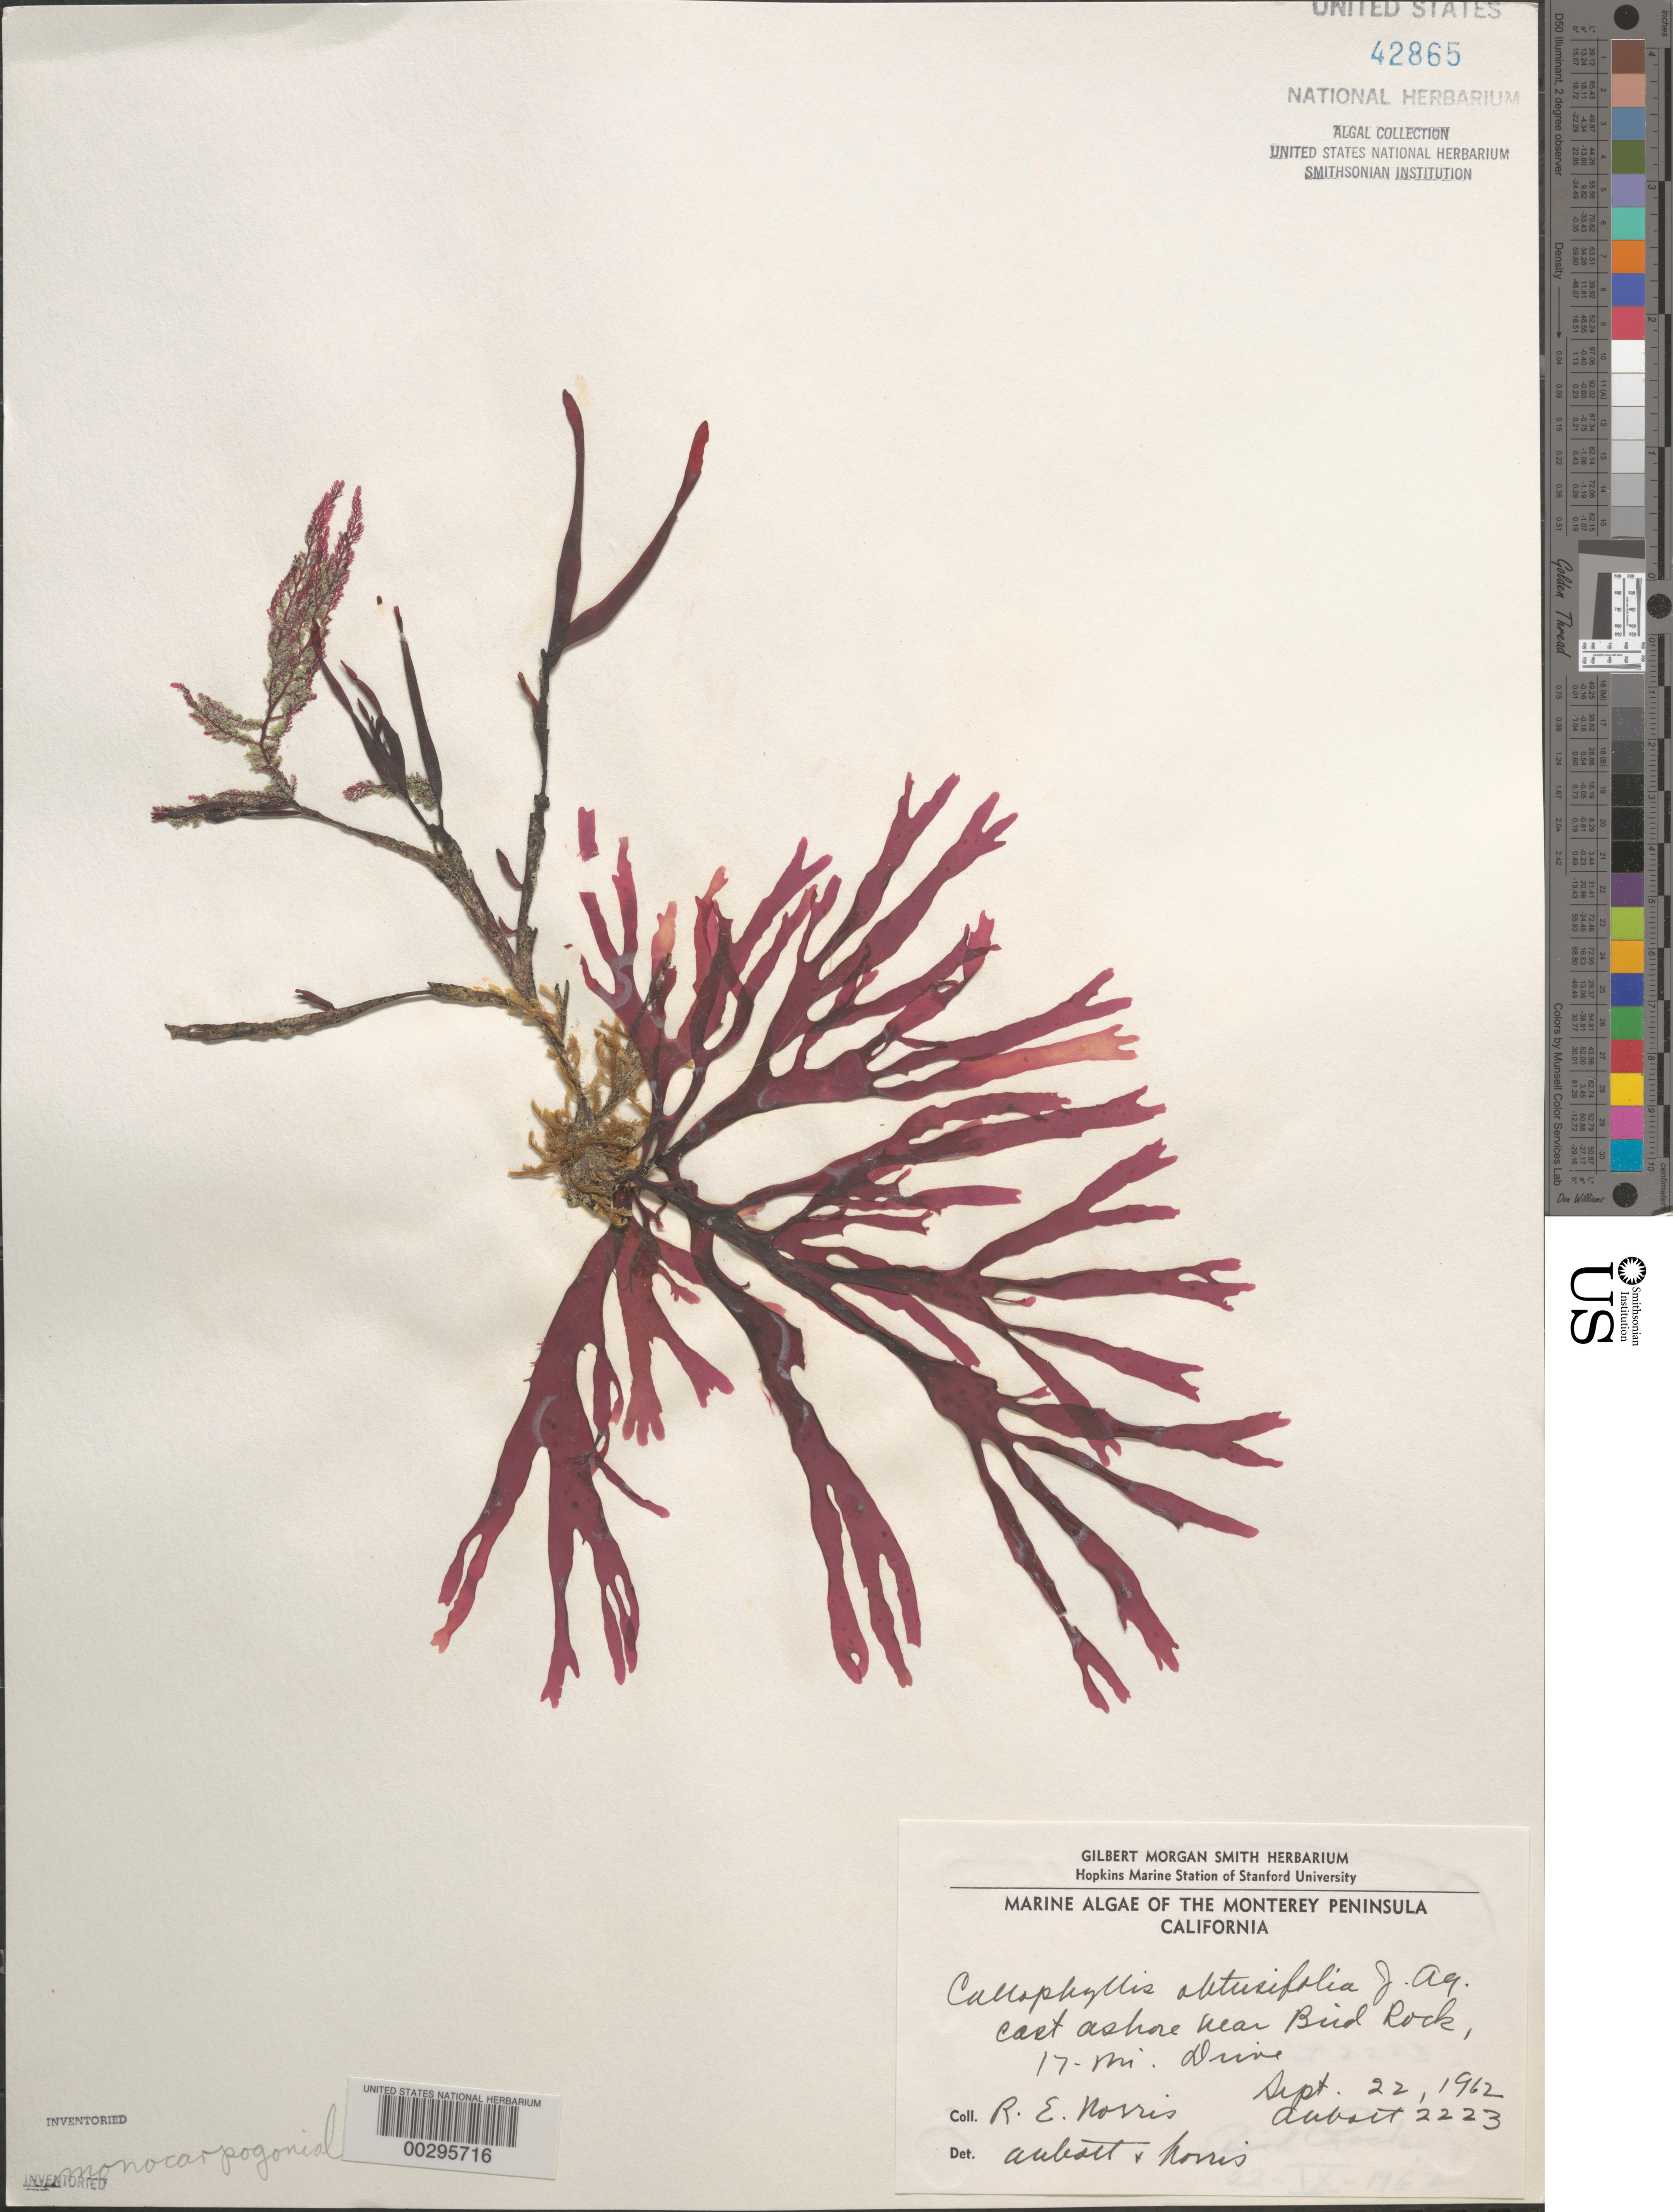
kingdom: Plantae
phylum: Rhodophyta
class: Florideophyceae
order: Gigartinales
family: Kallymeniaceae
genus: Callophyllis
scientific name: Callophyllis obtusifolia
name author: J. Agardh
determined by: Abbott, I. A.; Norris, R. E.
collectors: R. E. Norris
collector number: IAA 2223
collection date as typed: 22 Sep 1962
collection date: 1962-09-22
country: United States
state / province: California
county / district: Monterey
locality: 17-Mile Drive, near Bird Rock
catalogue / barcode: US 42865